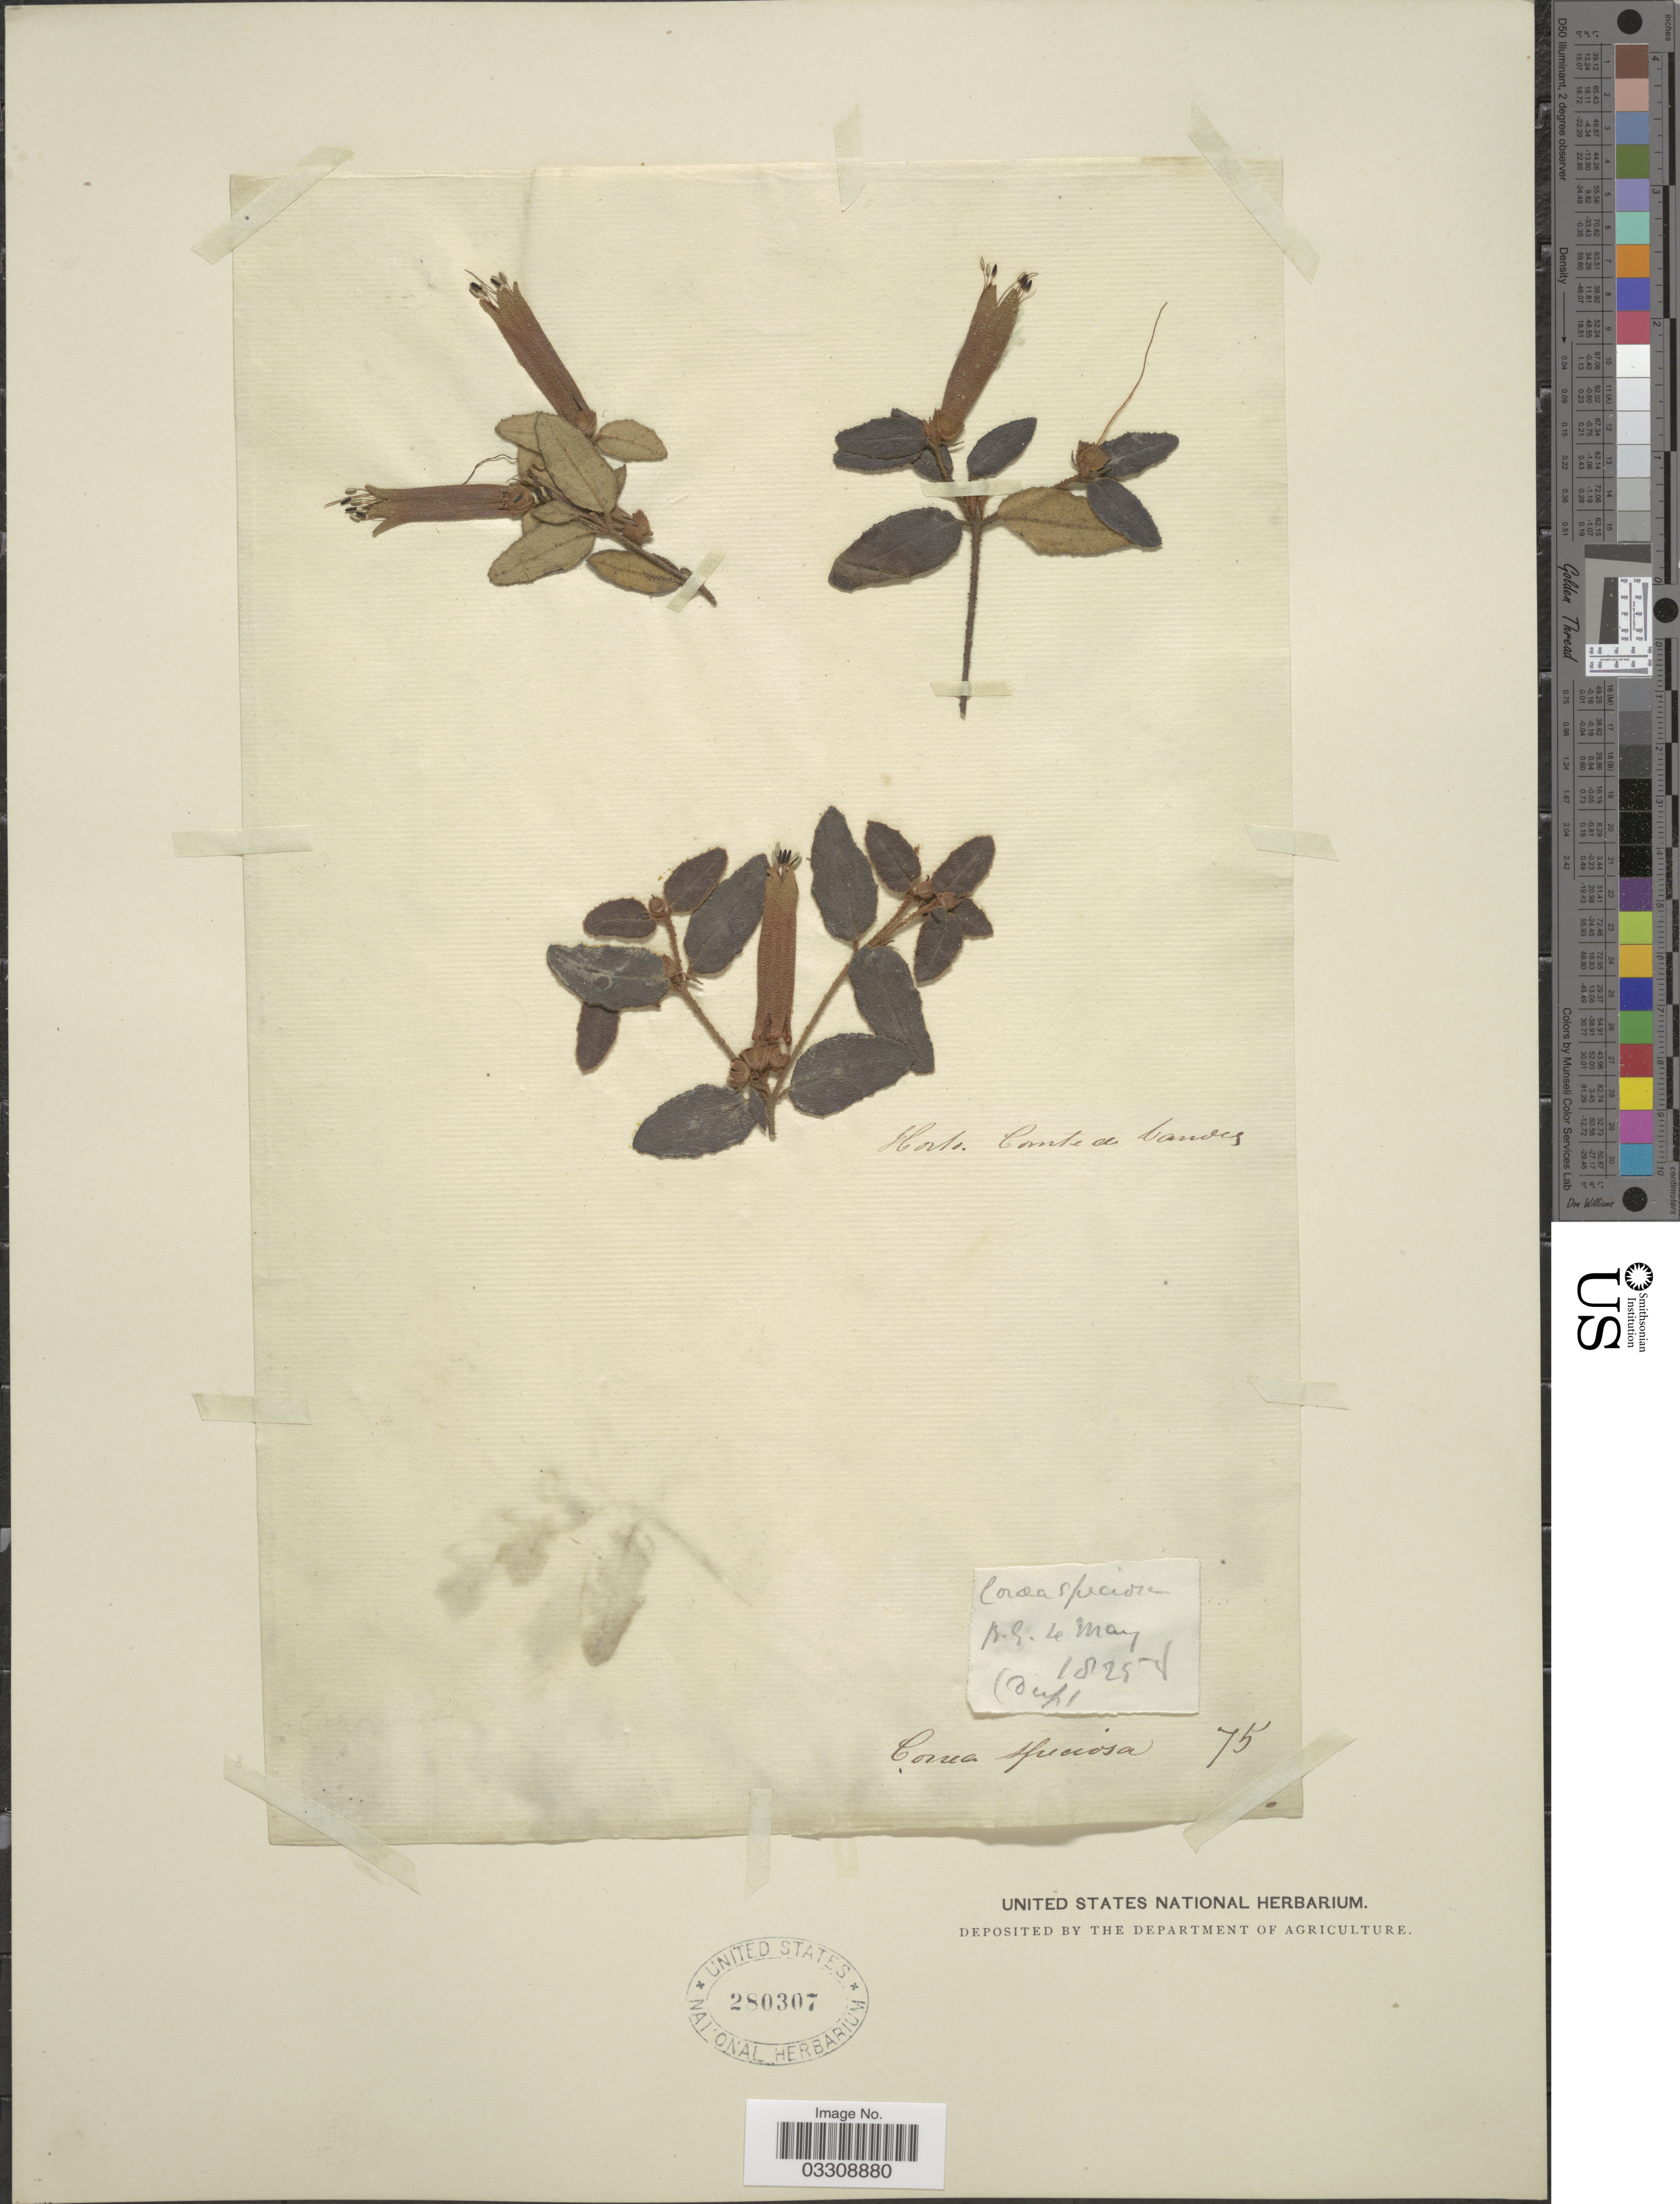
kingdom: Plantae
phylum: Tracheophyta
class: Magnoliopsida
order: Sapindales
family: Rutaceae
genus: Correa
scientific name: Correa speciosa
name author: Donn ex Andrews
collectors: ex herb. United States National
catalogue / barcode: US 280307